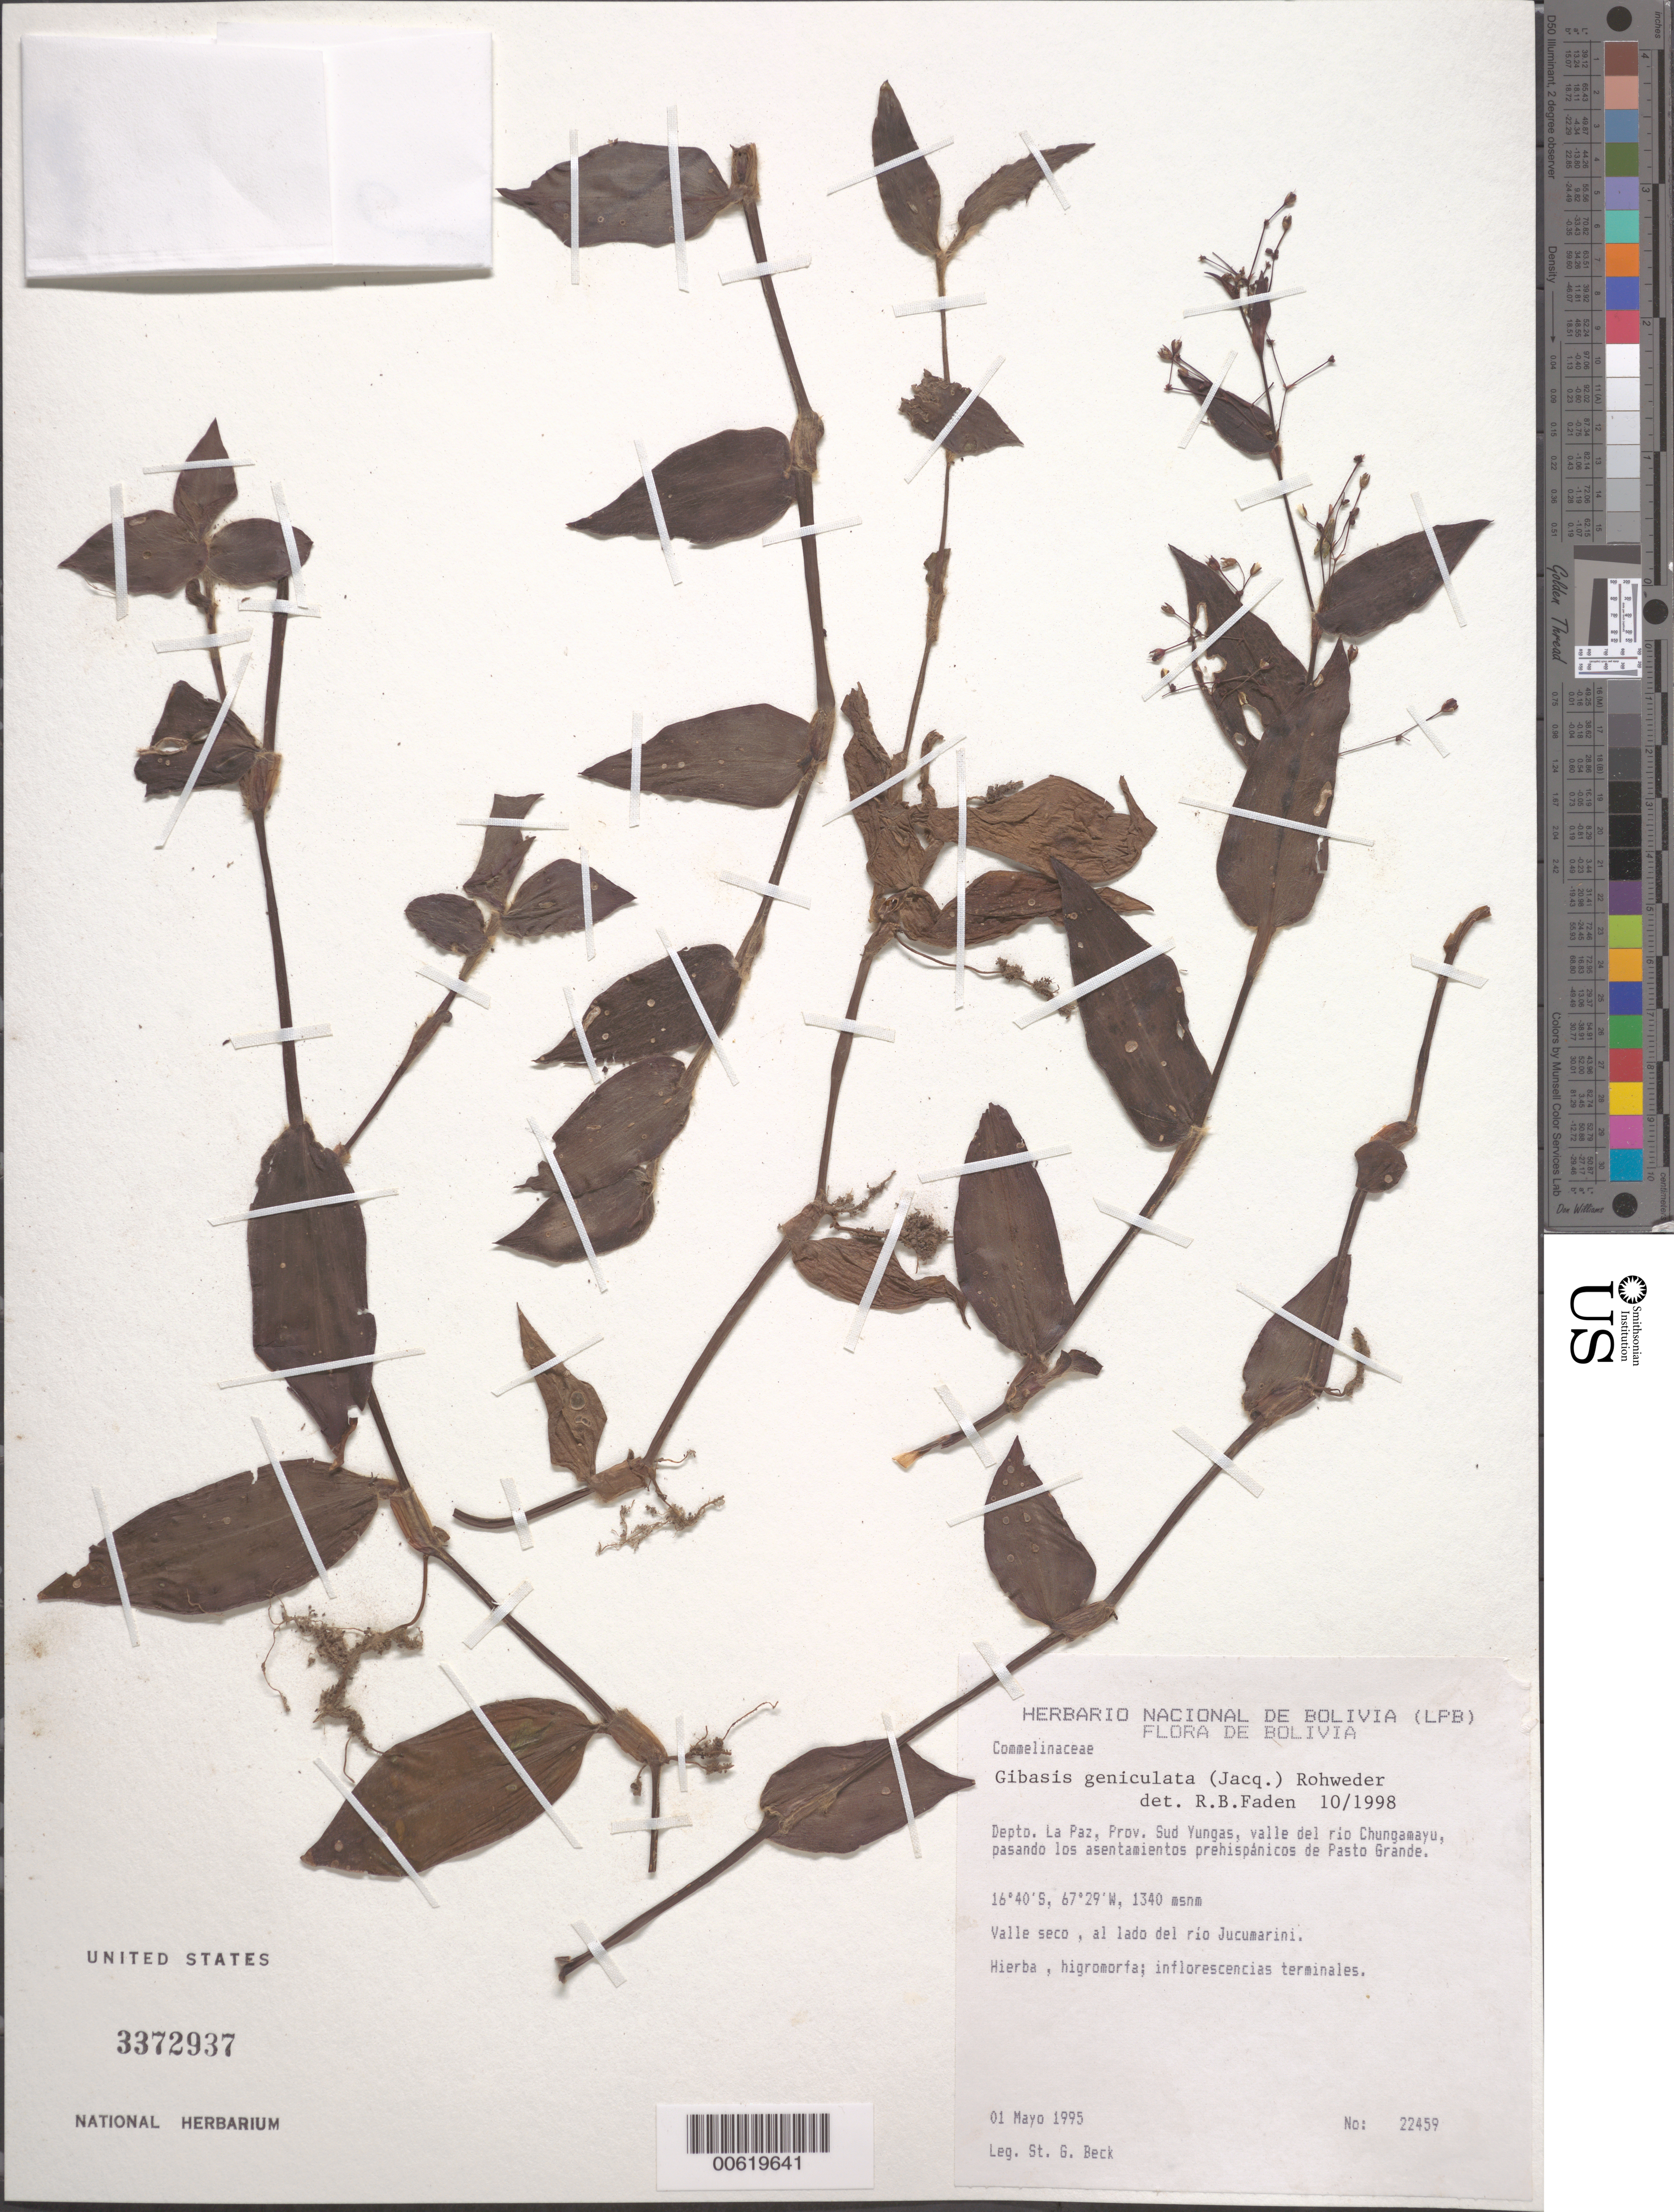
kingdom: Plantae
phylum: Tracheophyta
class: Liliopsida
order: Commelinales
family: Commelinaceae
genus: Gibasis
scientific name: Gibasis geniculata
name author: (Jacq.) Rohweder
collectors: S. G. Beck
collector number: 22459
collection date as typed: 01 May 1995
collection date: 1995-05-01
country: Bolivia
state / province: La Paz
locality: Sud Yungas, Valle del Rio Chungamay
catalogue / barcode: US 3372937